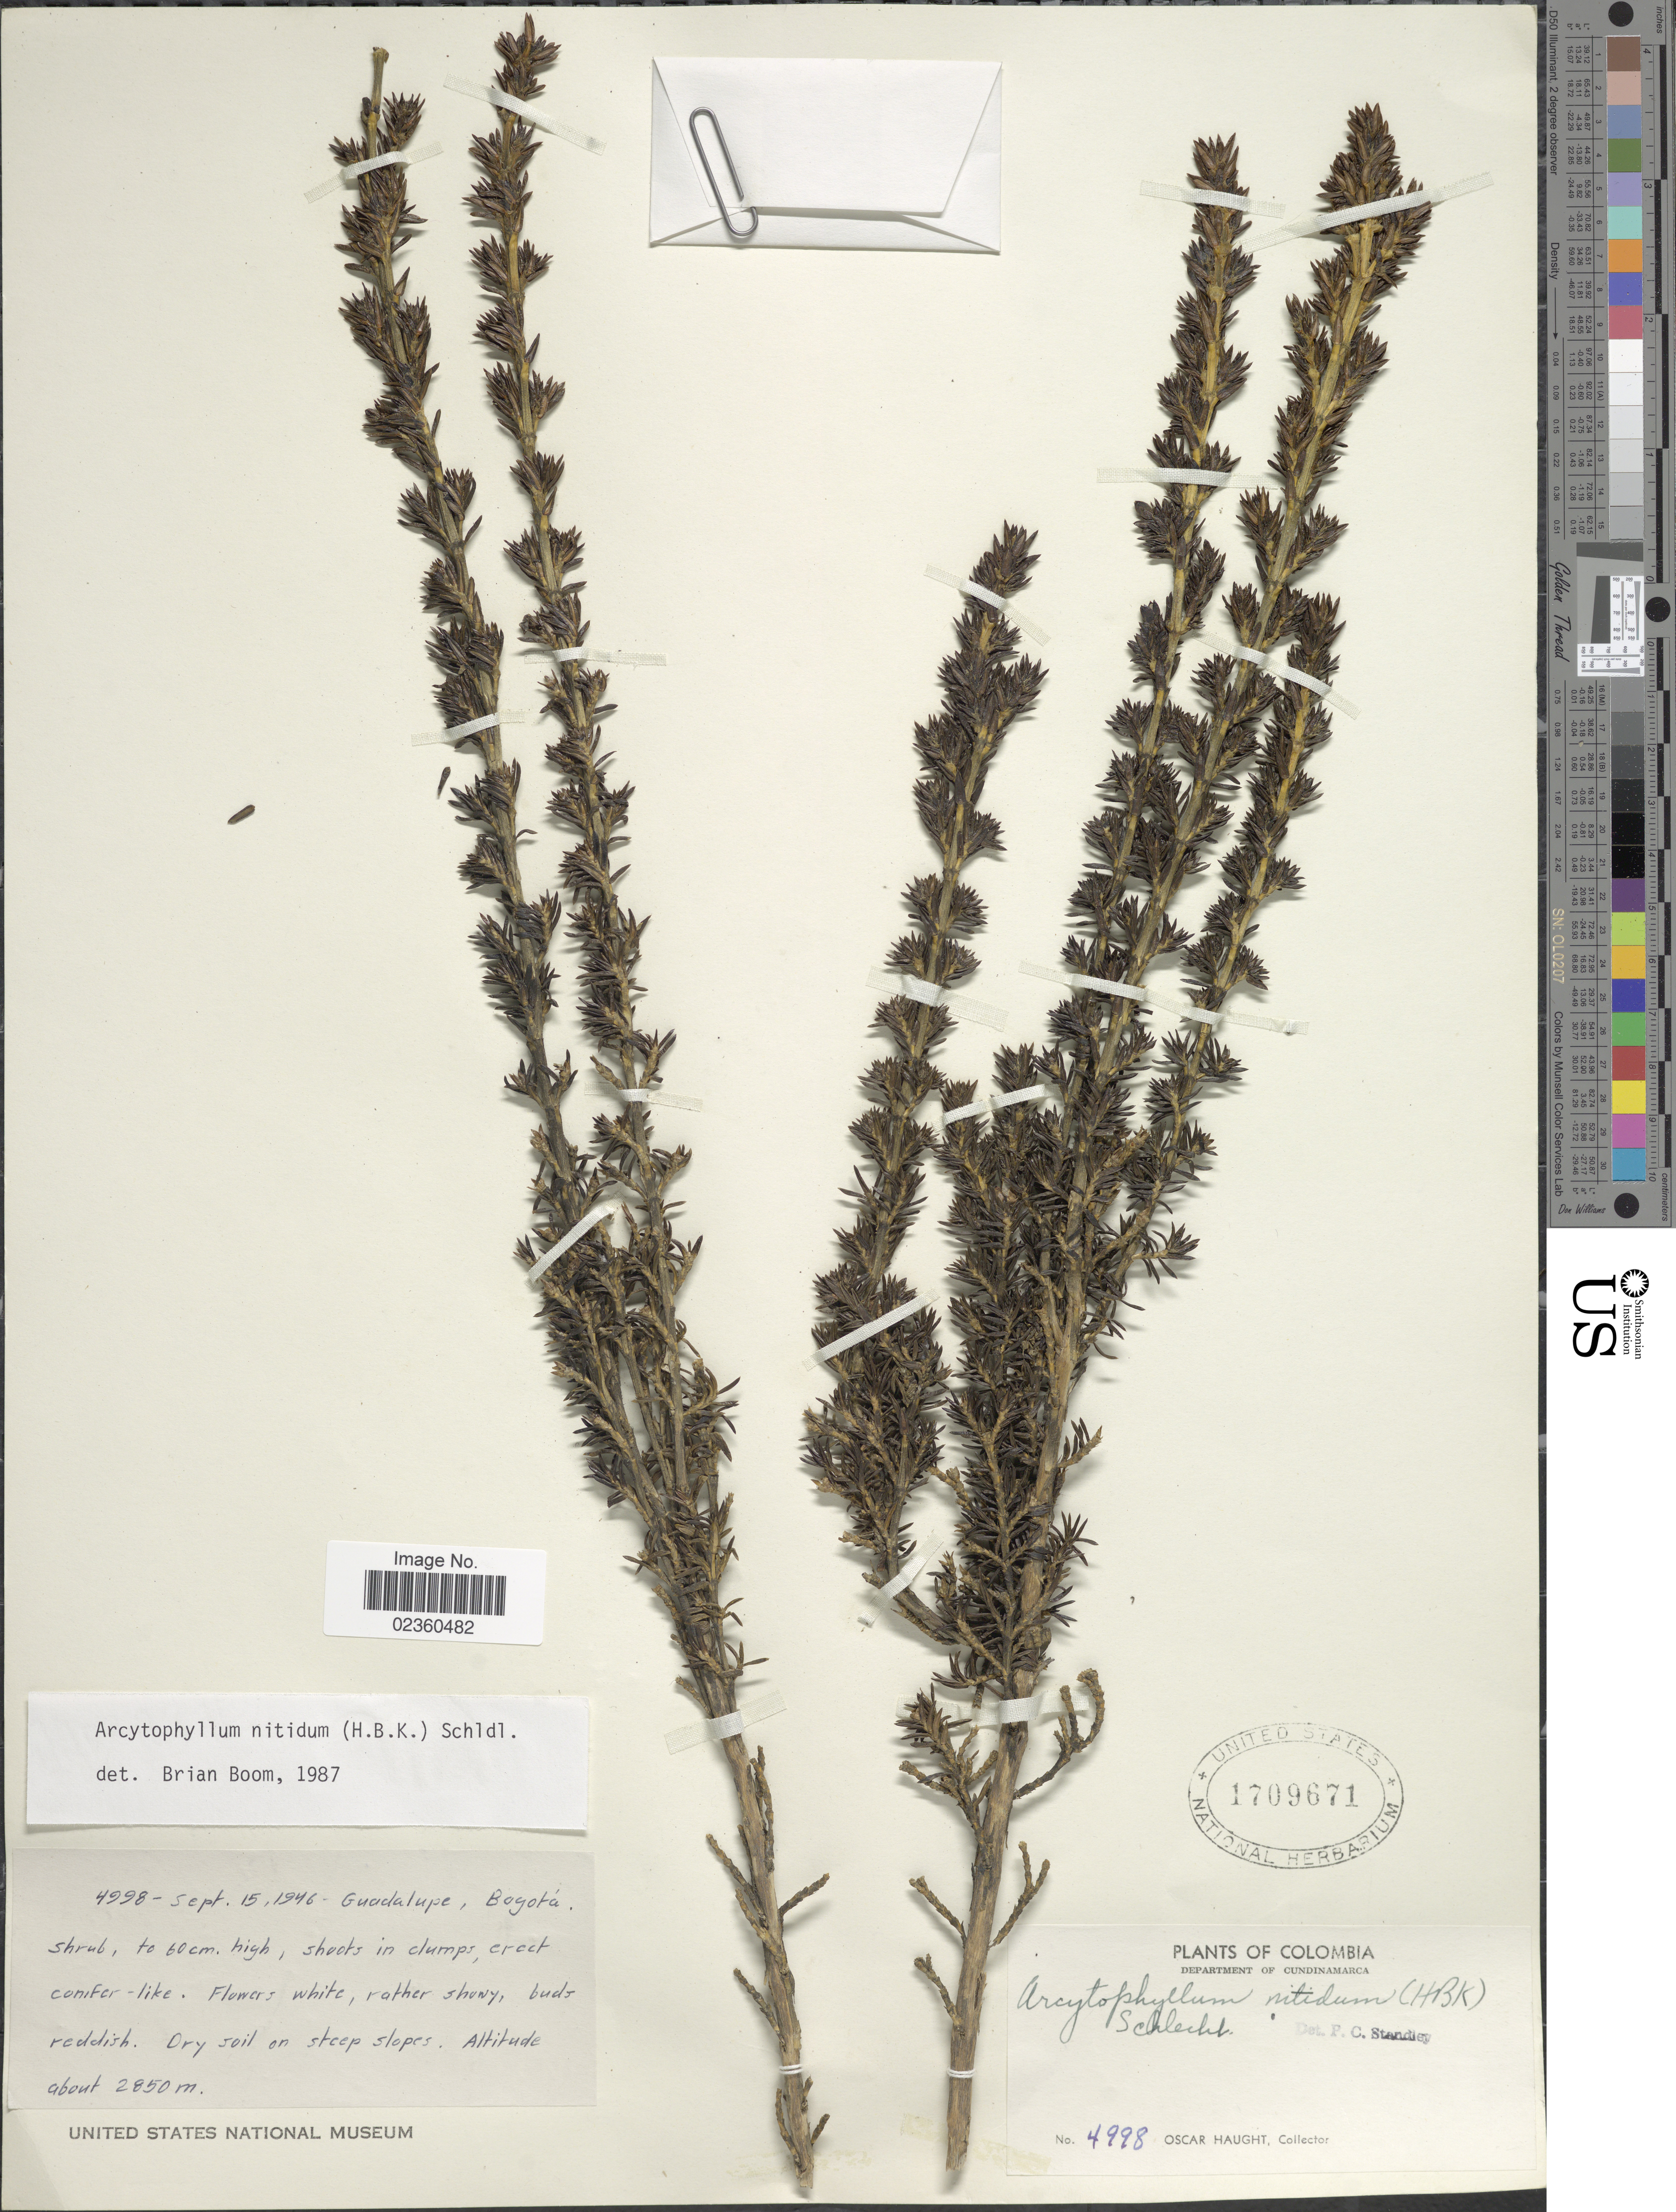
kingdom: Plantae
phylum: Tracheophyta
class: Magnoliopsida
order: Gentianales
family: Rubiaceae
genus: Arcytophyllum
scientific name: Arcytophyllum nitidum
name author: (Kunth) Schltdl.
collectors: O. Haught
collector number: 4998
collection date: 1946-09-15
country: Colombia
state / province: Cundinamarca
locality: Department of Cundinamarca, Guadalupe, Bogotá. Dry soil on steep slopes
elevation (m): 2850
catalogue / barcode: US 1709671